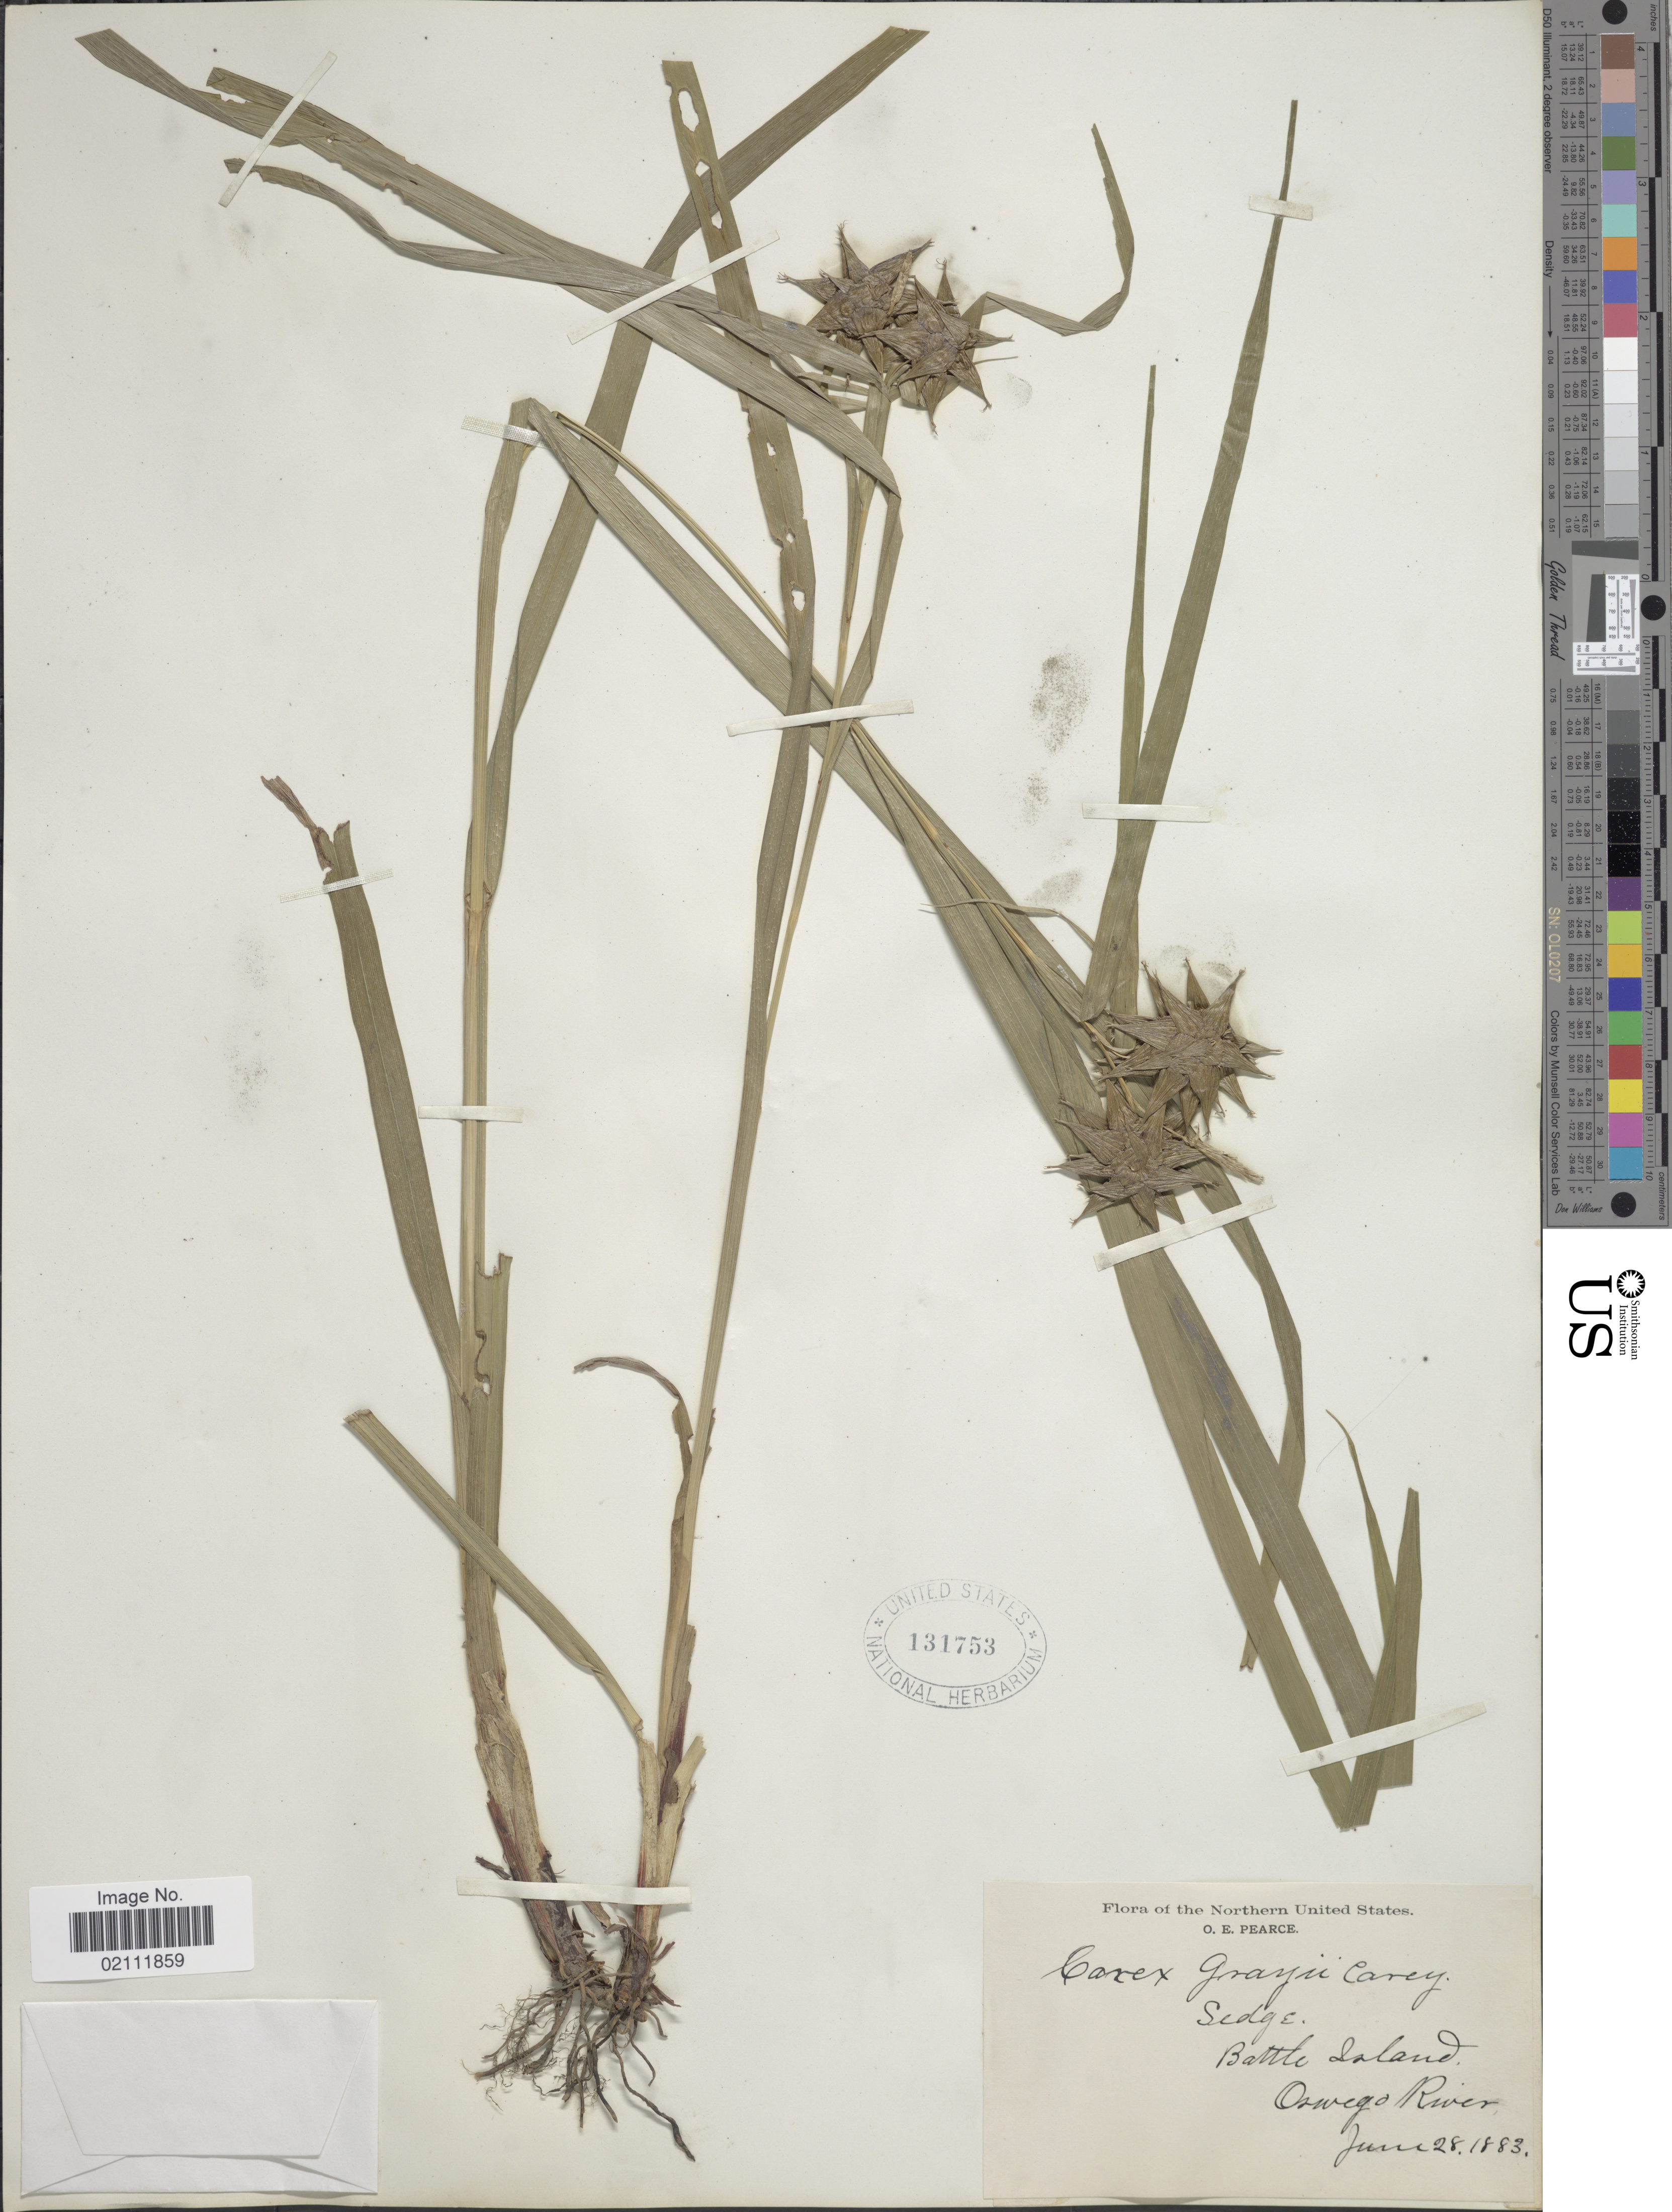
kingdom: Plantae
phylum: Tracheophyta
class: Liliopsida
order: Poales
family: Cyperaceae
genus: Carex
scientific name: Carex grayi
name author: J. Carey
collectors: O. E. Pearce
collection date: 1883-06-28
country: United States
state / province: New York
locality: Battle Island, Oswego River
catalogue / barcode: US 131753